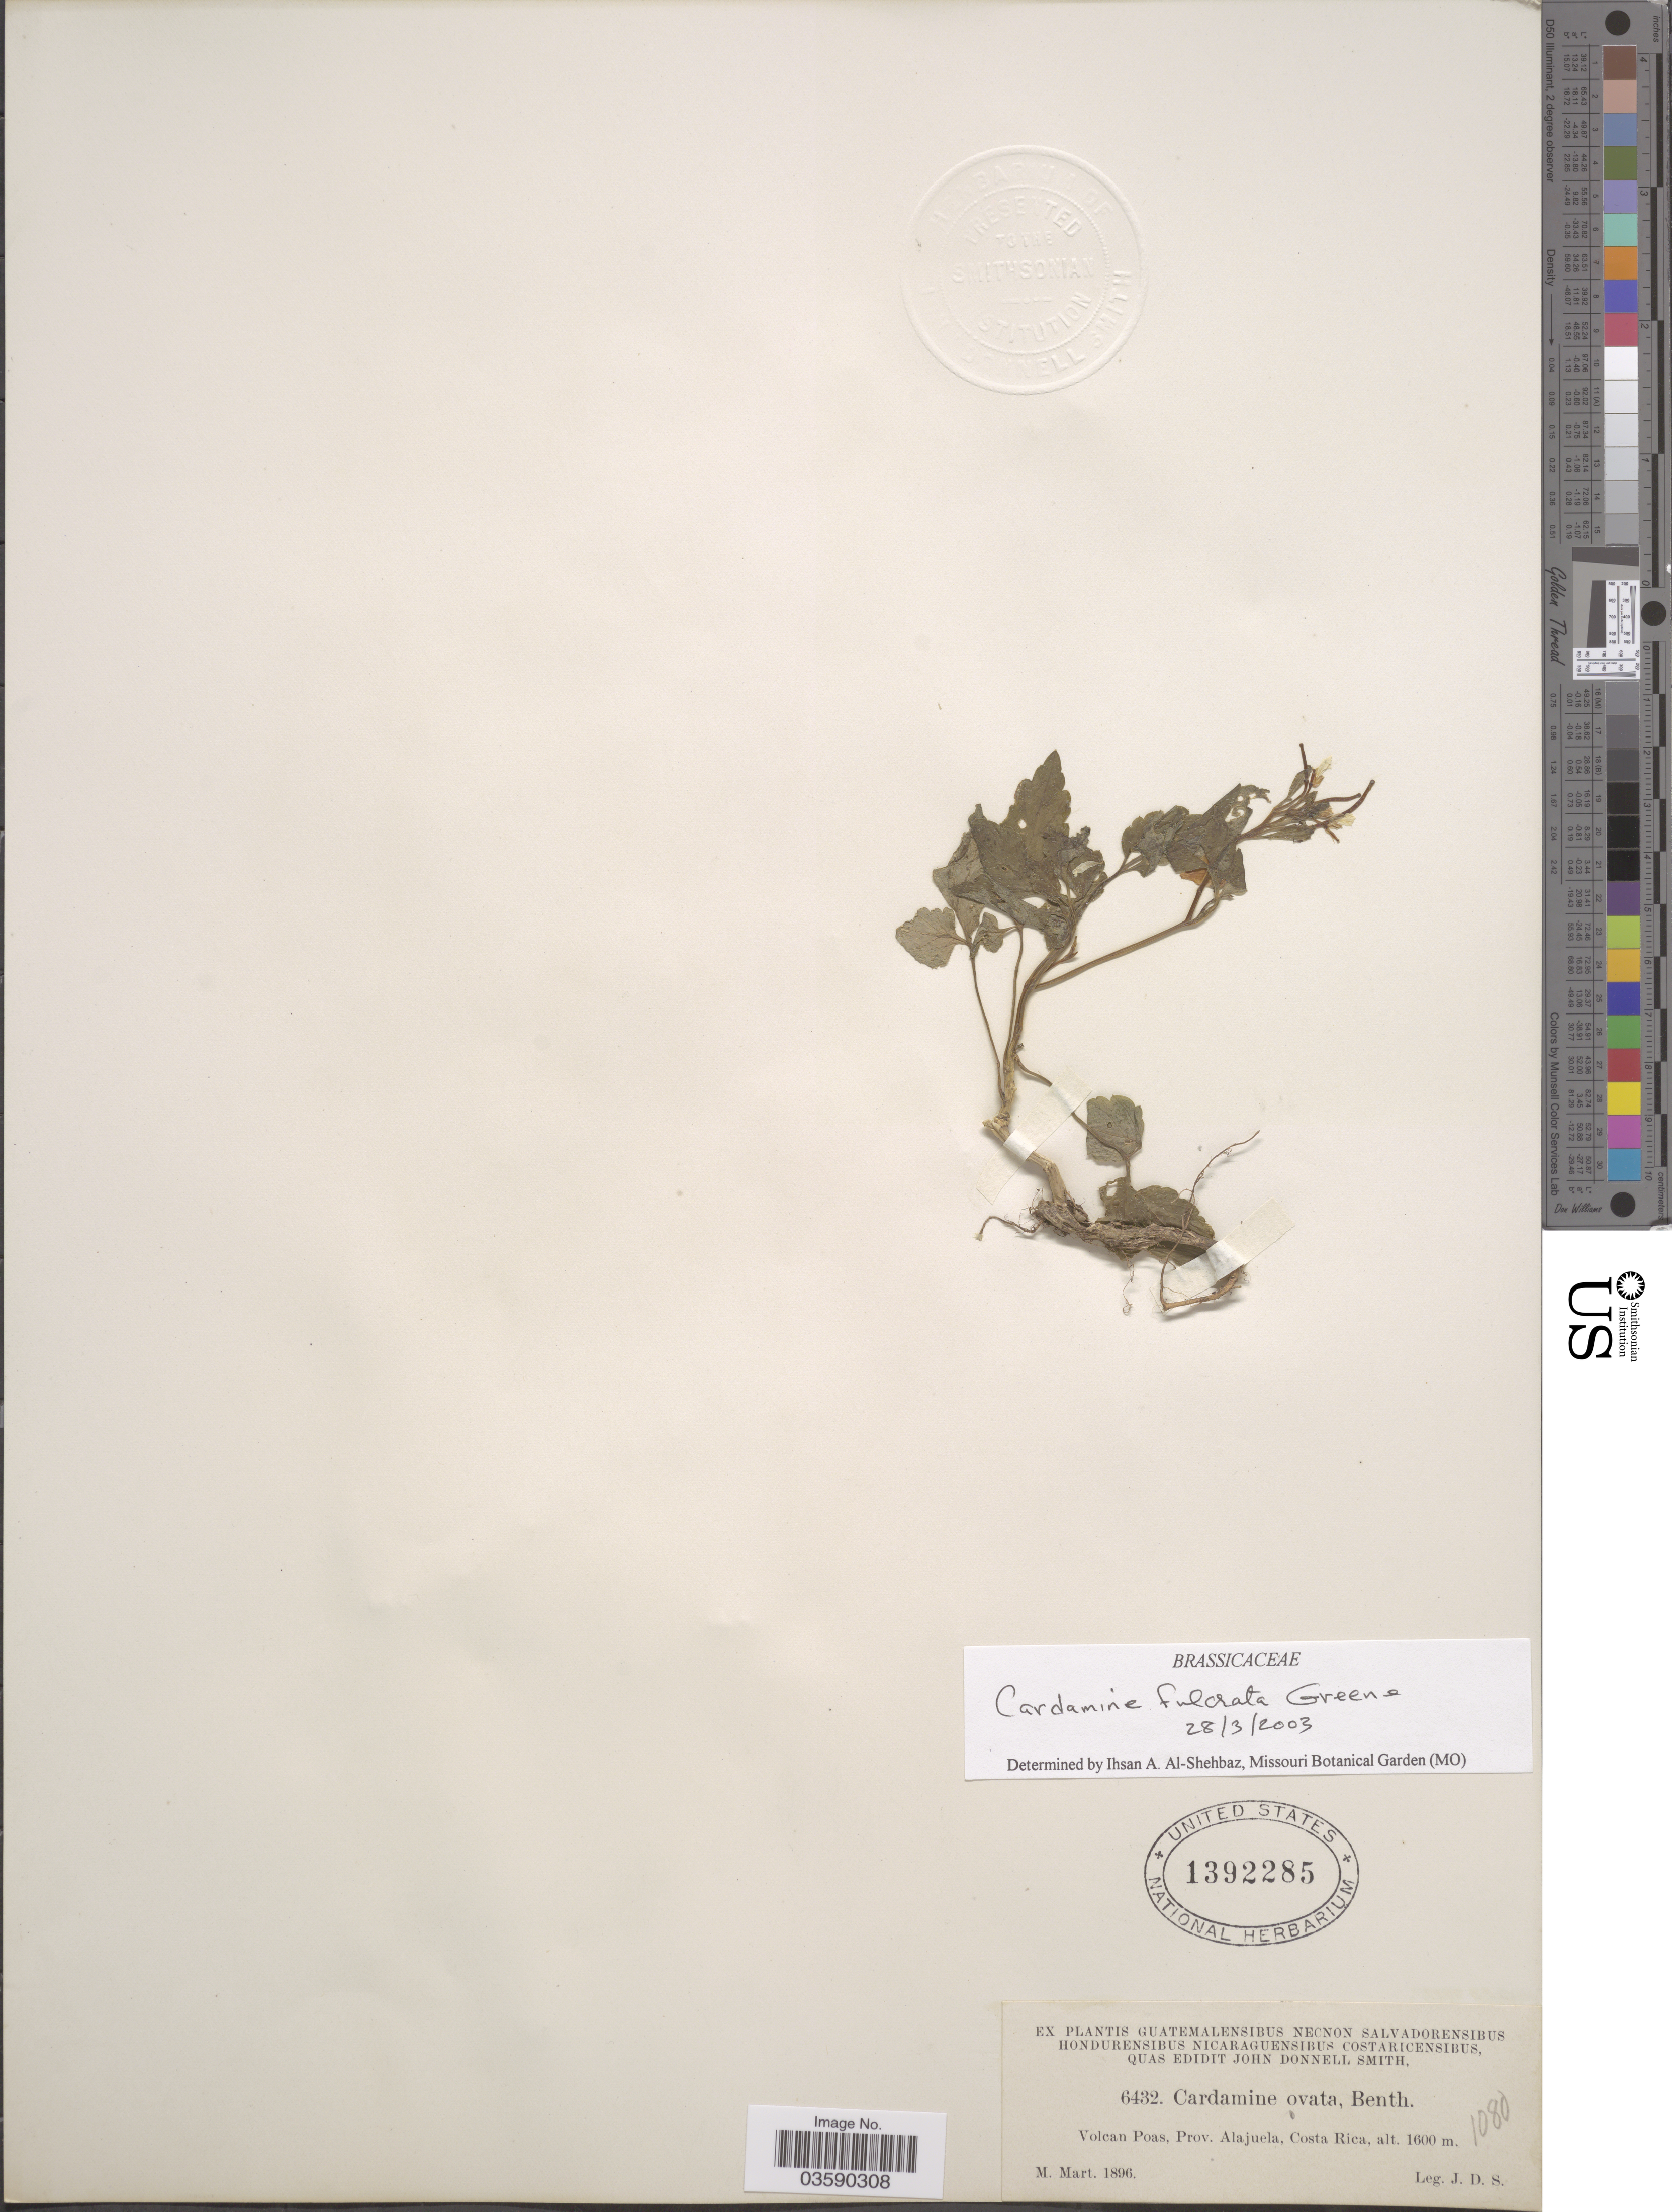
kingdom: Plantae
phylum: Tracheophyta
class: Magnoliopsida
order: Brassicales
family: Brassicaceae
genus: Cardamine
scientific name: Cardamine fulcrata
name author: Greene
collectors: J. Donnell Smith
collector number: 6432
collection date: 1896-03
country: Costa Rica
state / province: Alajuela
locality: Volcan Poas.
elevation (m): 1600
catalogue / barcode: US 1392285